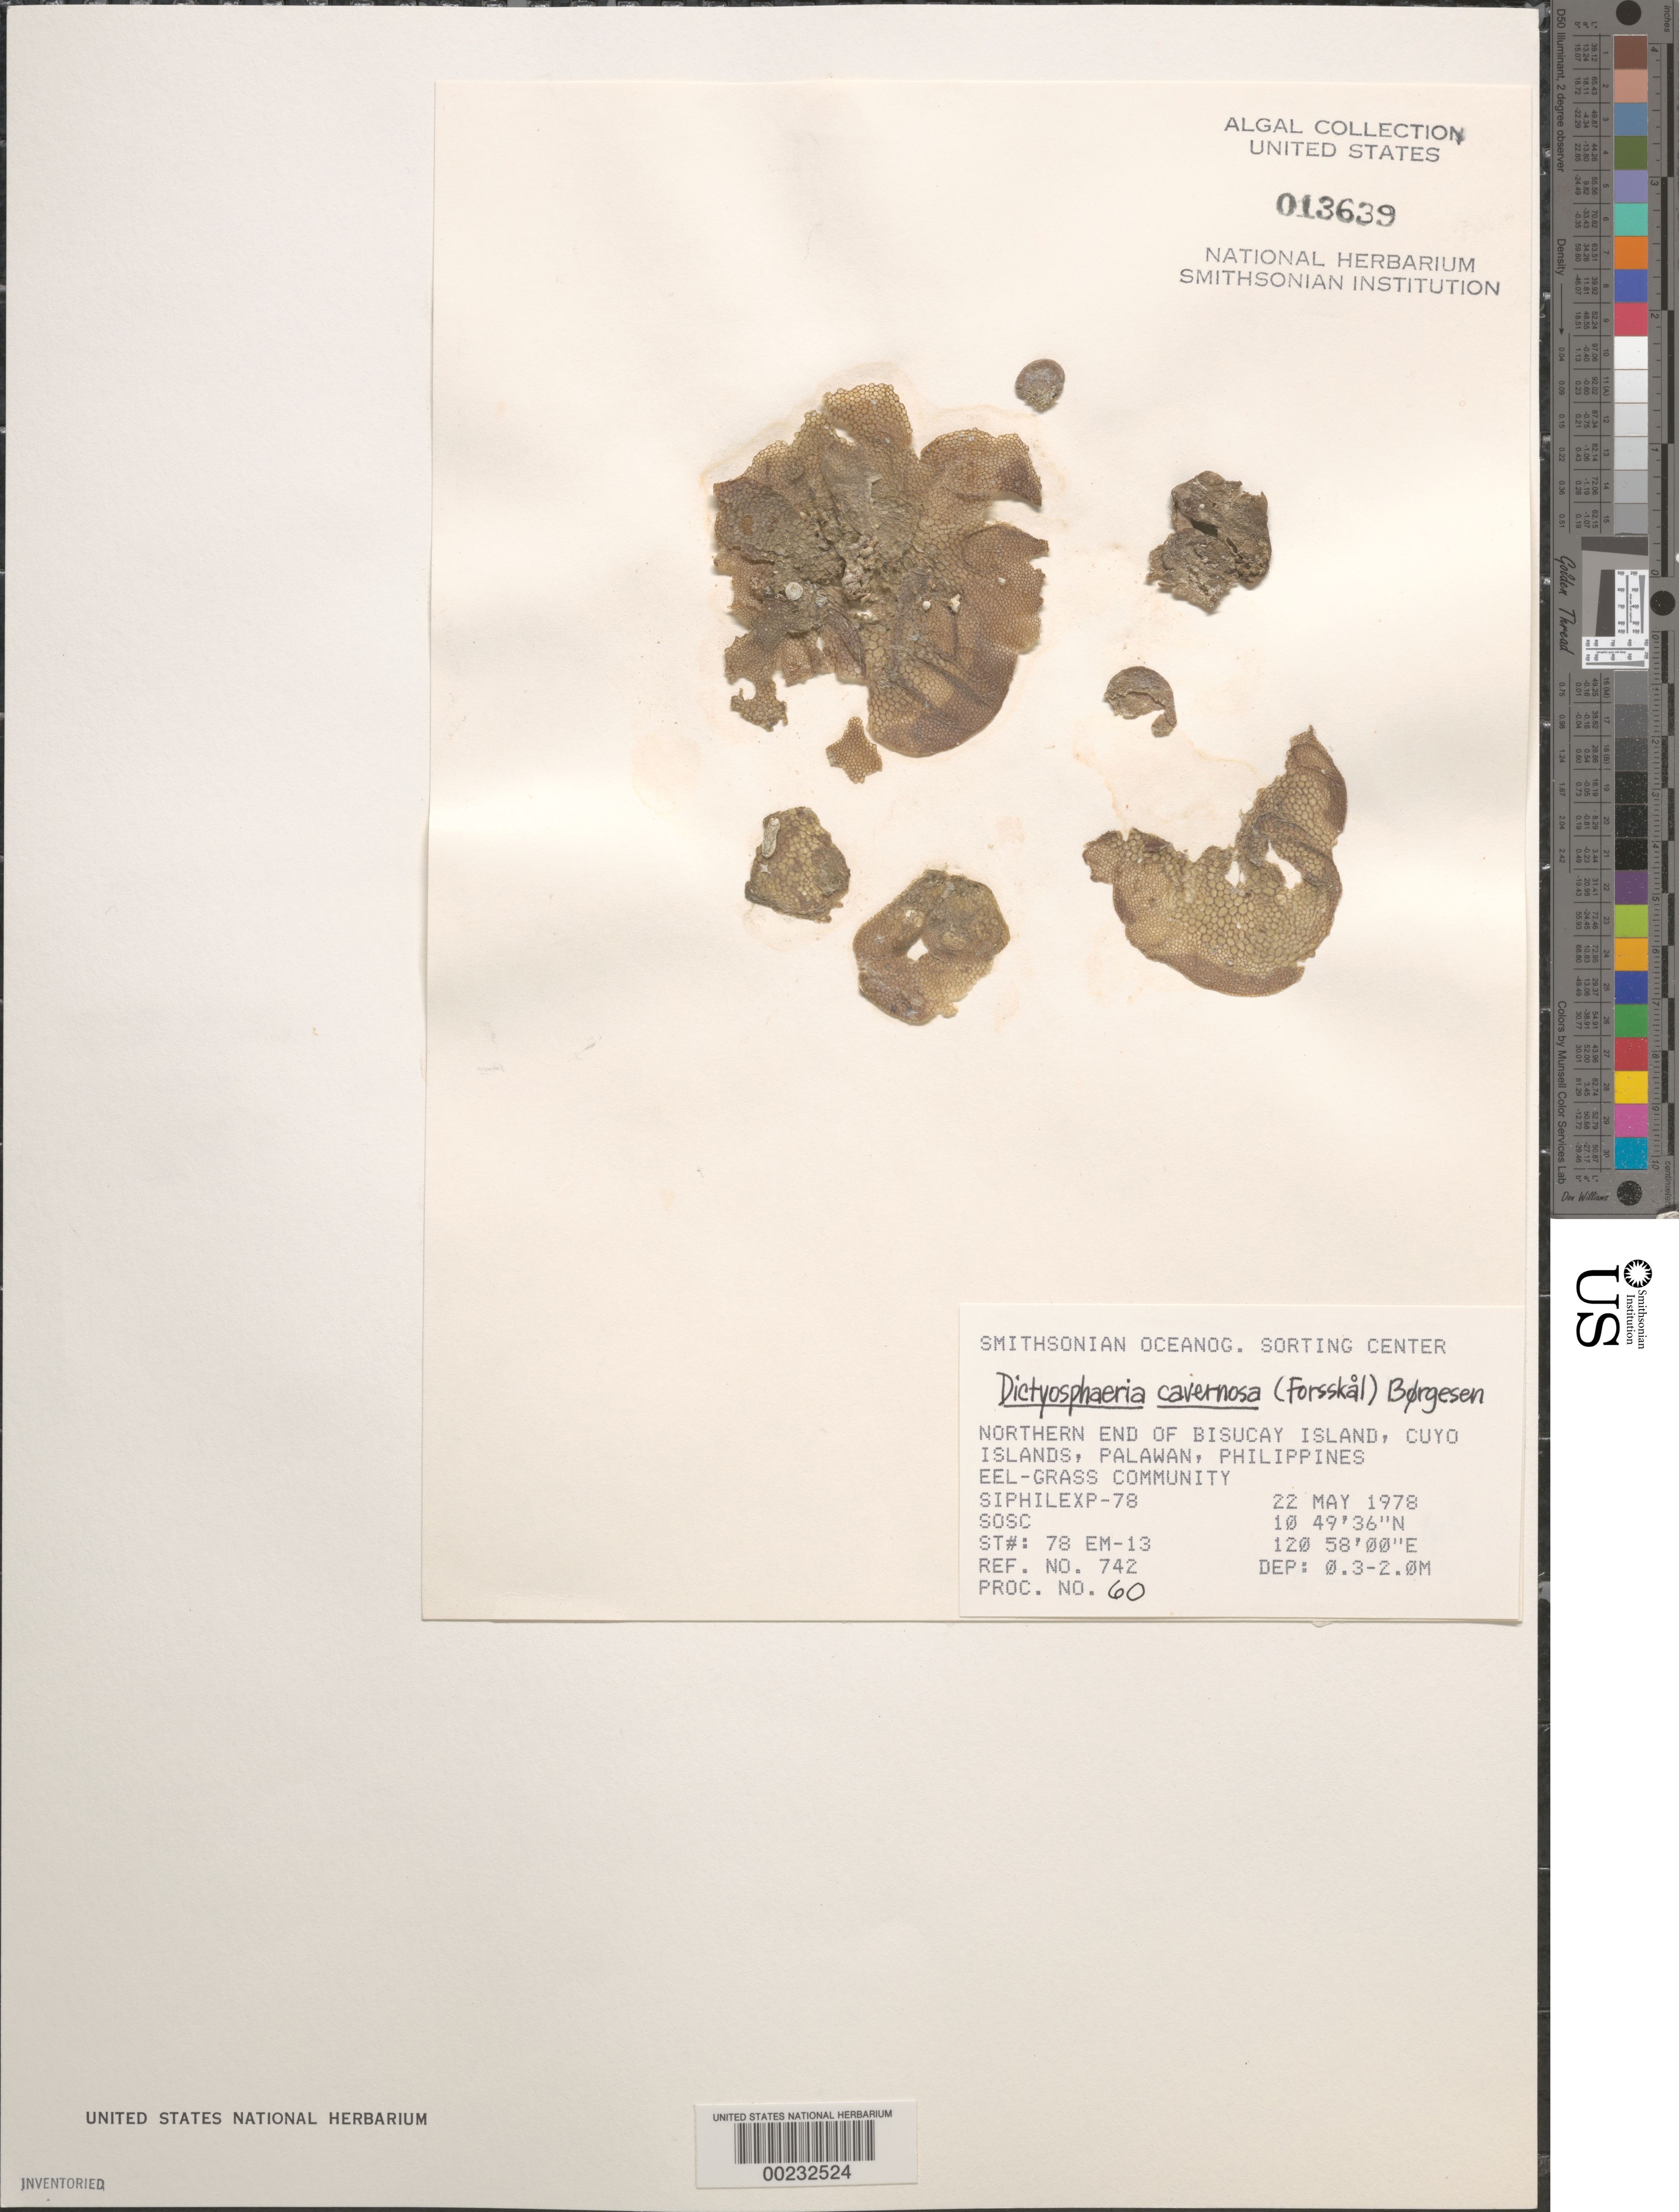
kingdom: Plantae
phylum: Chlorophyta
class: Ulvophyceae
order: Siphonocladales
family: Siphonocladaceae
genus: Dictyosphaeria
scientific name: Dictyosphaeria cavernosa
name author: (Forssk.) Børgesen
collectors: SOSC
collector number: Station 78 Em-13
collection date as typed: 22 May 1978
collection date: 1978-05-22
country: Philippines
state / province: Mimaropa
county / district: Palawan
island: Bisucay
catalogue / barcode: US 13639